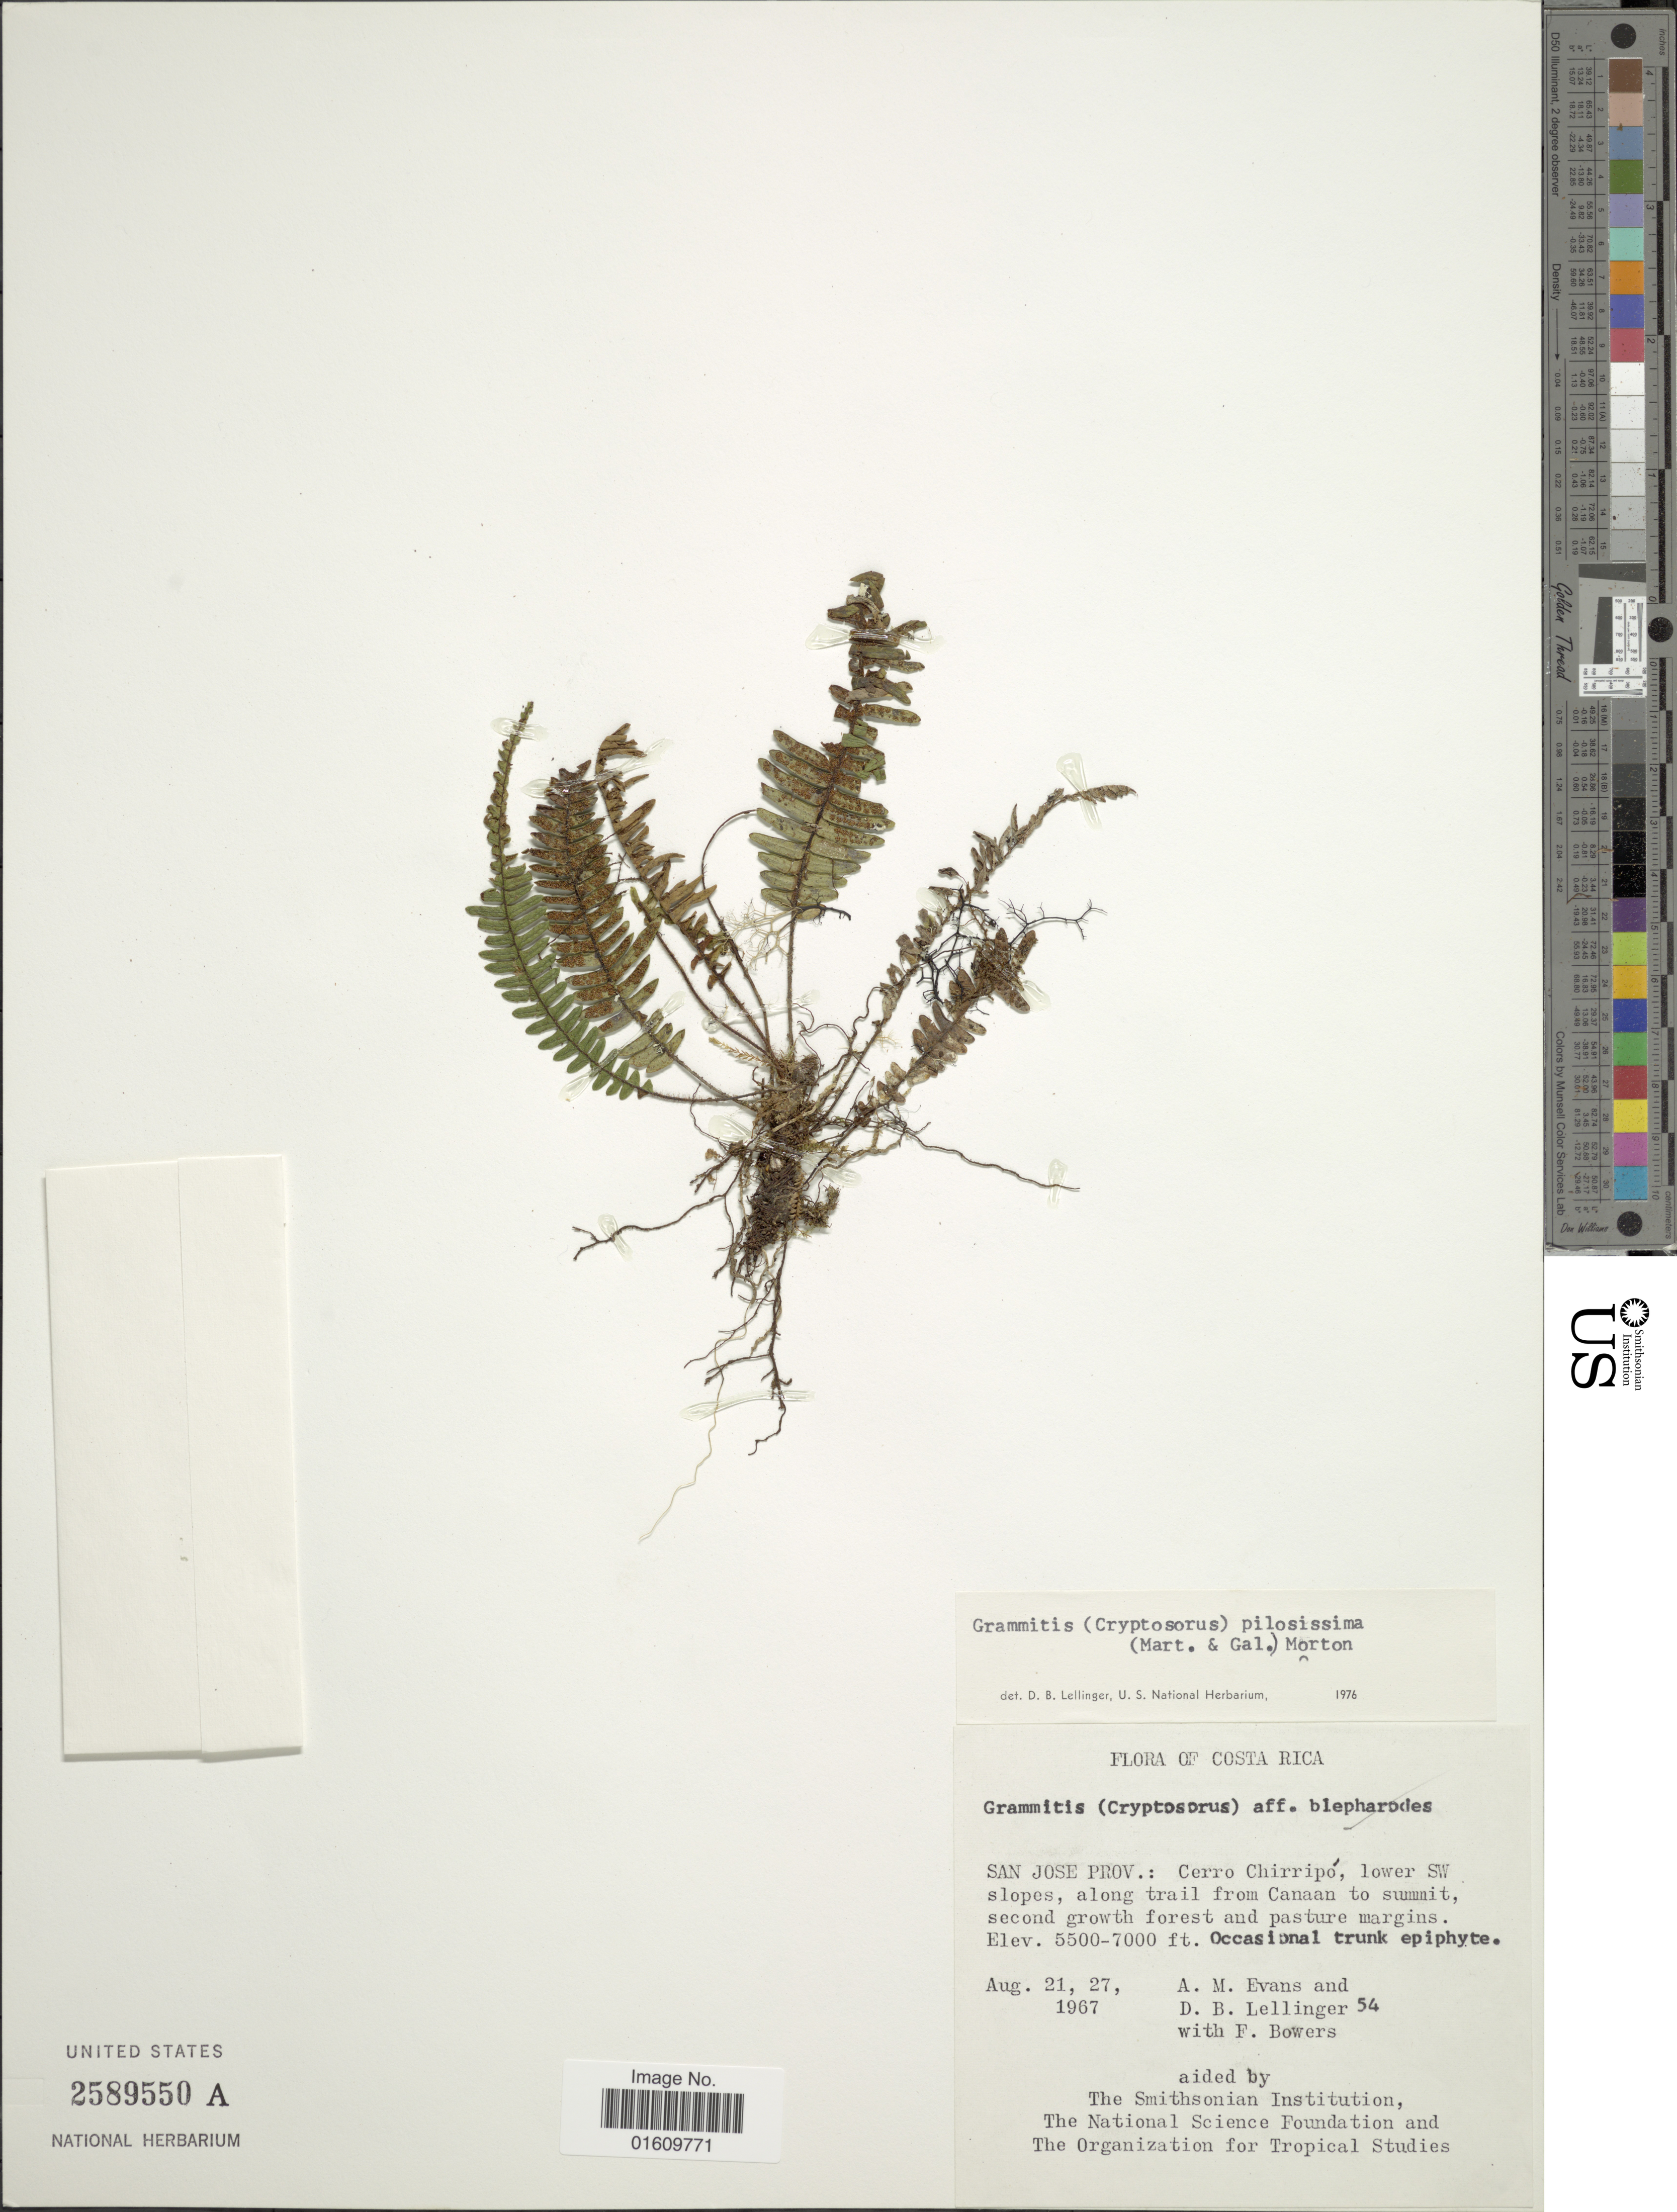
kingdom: Plantae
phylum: Tracheophyta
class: Polypodiopsida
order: Polypodiales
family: Polypodiaceae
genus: Melpomene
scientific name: Melpomene xiphopteroides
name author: (Liebm.) A.R. Sm. & R.C. Moran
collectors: A. M. Evans, D. B. Lellinger & F. Bowers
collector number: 54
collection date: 1967-08-21/1967-08-27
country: Costa Rica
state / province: San José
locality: San Jose Prov.: Cerro Chirripo, Lower SW slopes, along trail from Canaan to summit.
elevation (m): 1676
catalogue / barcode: US 2589550A